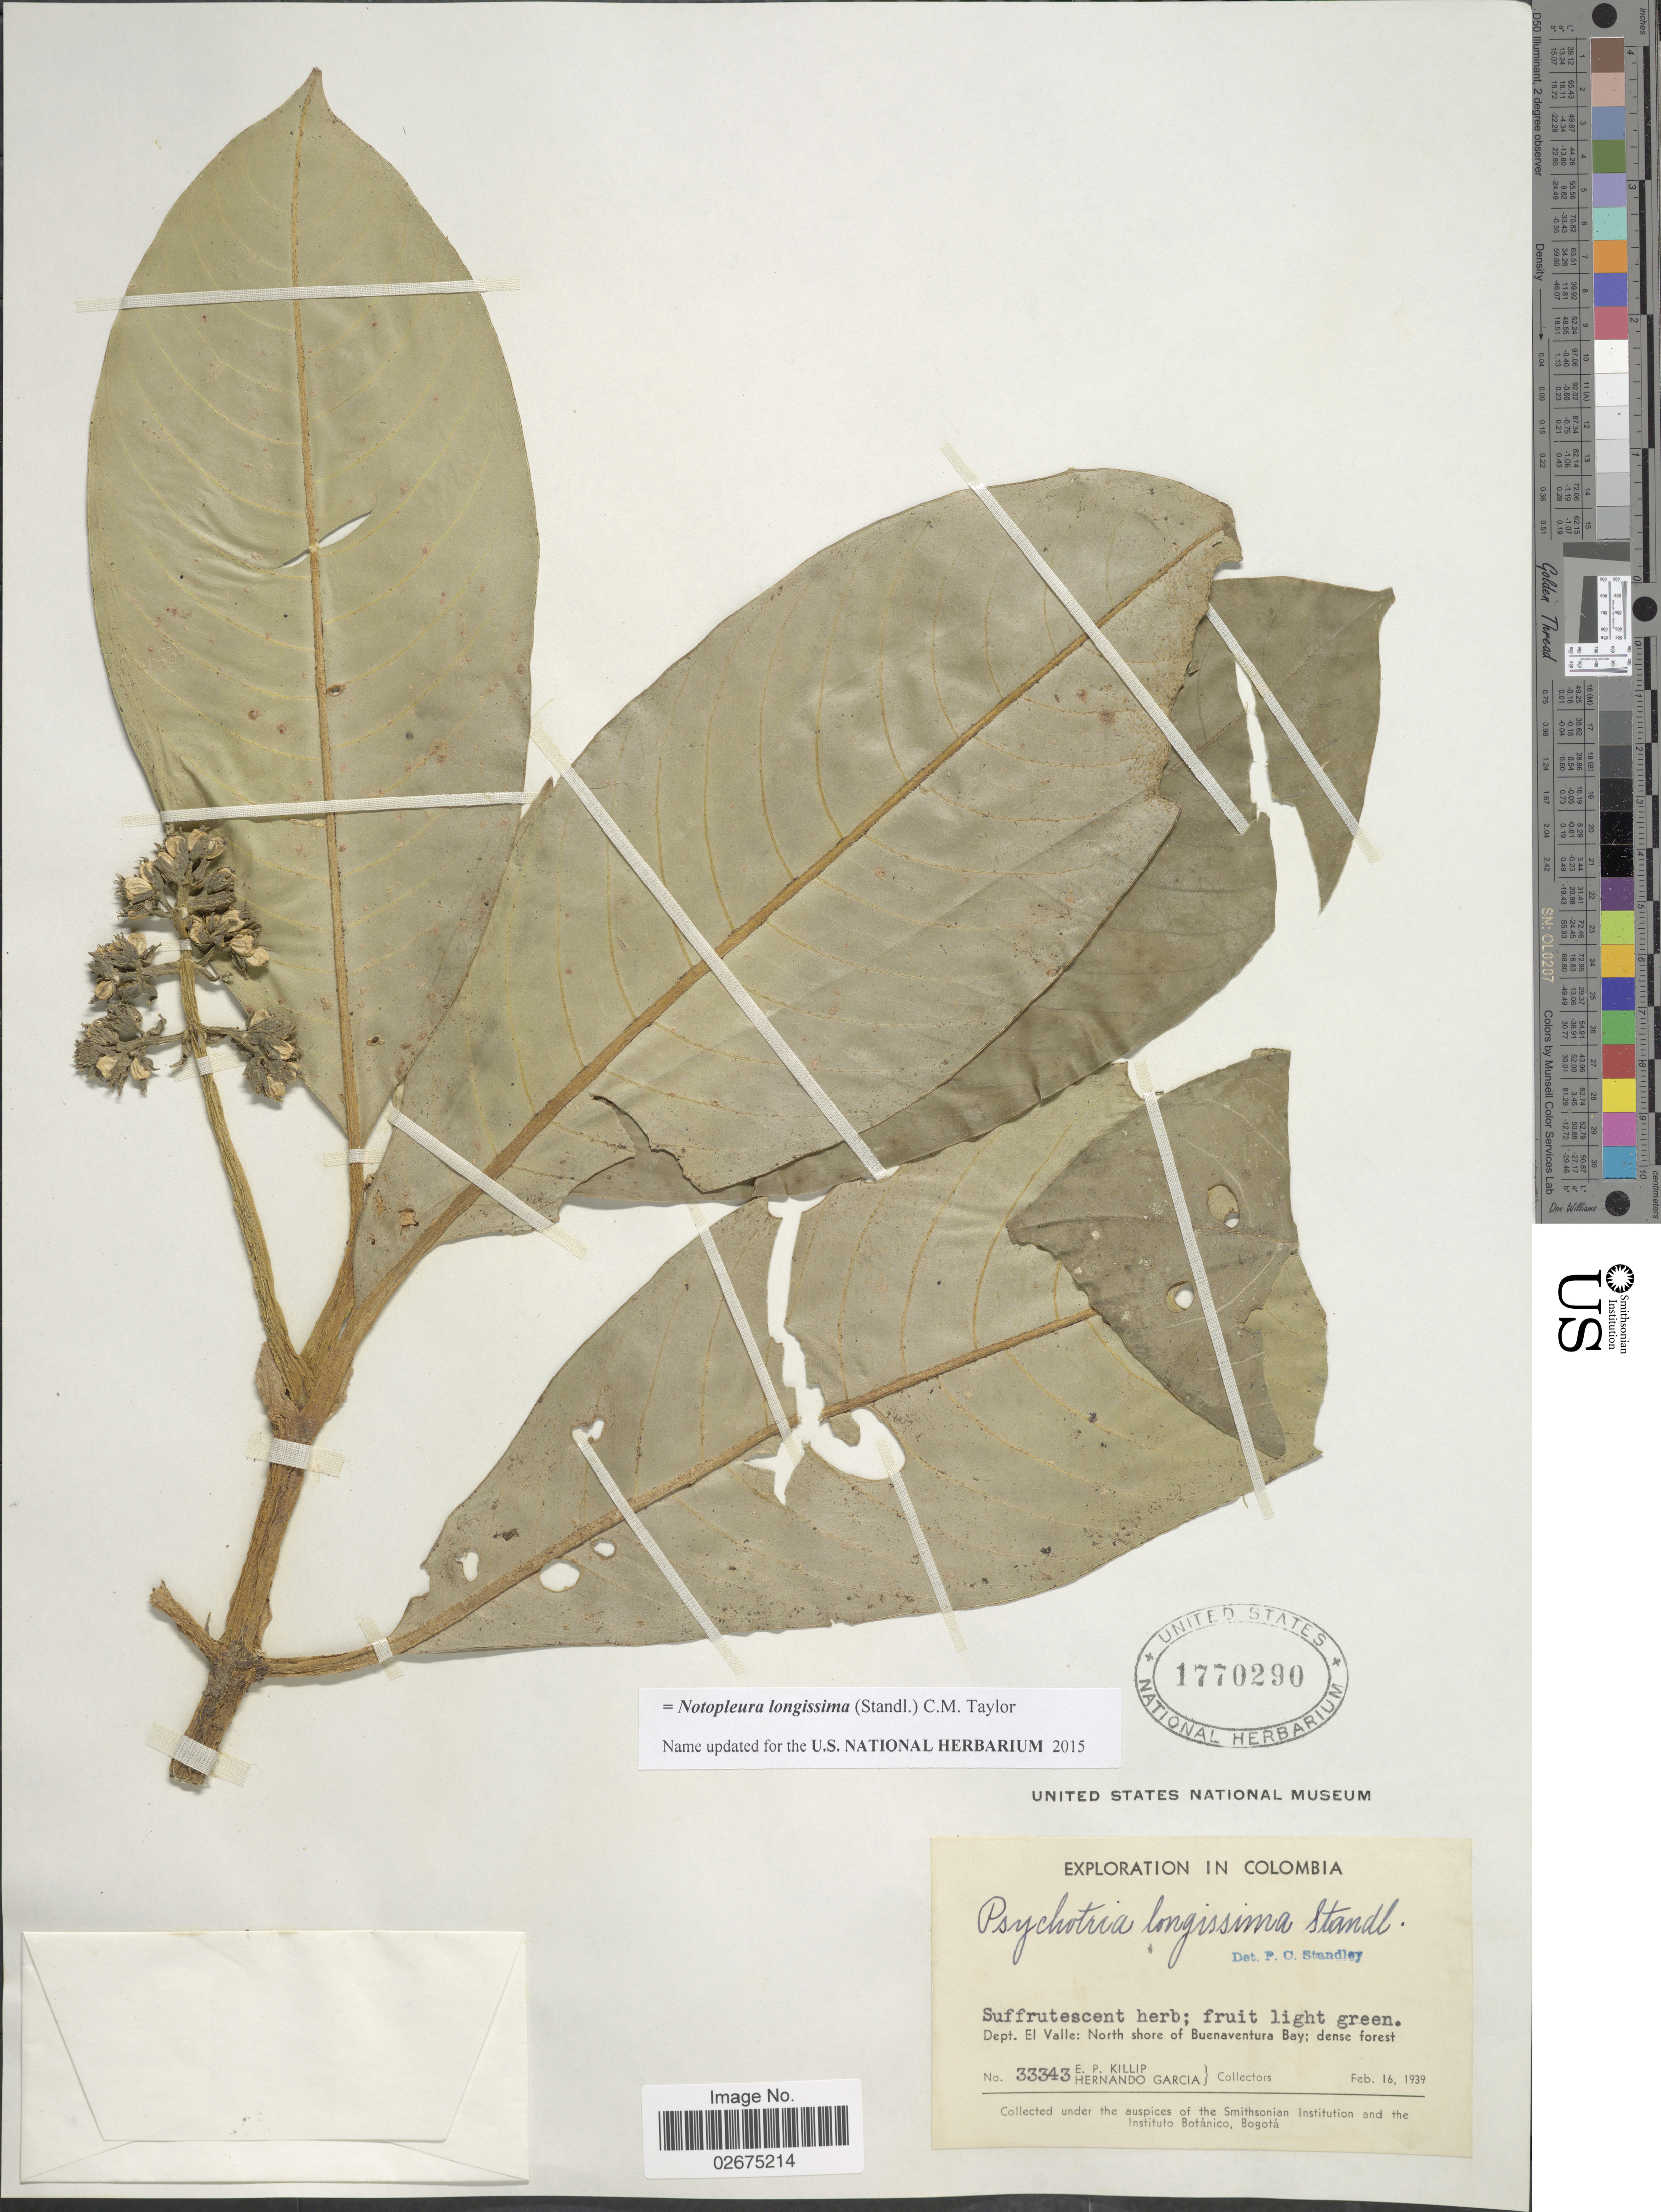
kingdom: Plantae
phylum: Tracheophyta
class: Magnoliopsida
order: Gentianales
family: Rubiaceae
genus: Notopleura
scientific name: Notopleura longissima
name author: Bremek.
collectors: E. P. Killip & H. Garcia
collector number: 33343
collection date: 1939-02-16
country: Colombia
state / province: Valle del Cauca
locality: Dept.El Valle: North shore of Buenaventura Bay; dense forest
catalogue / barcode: US 1770290